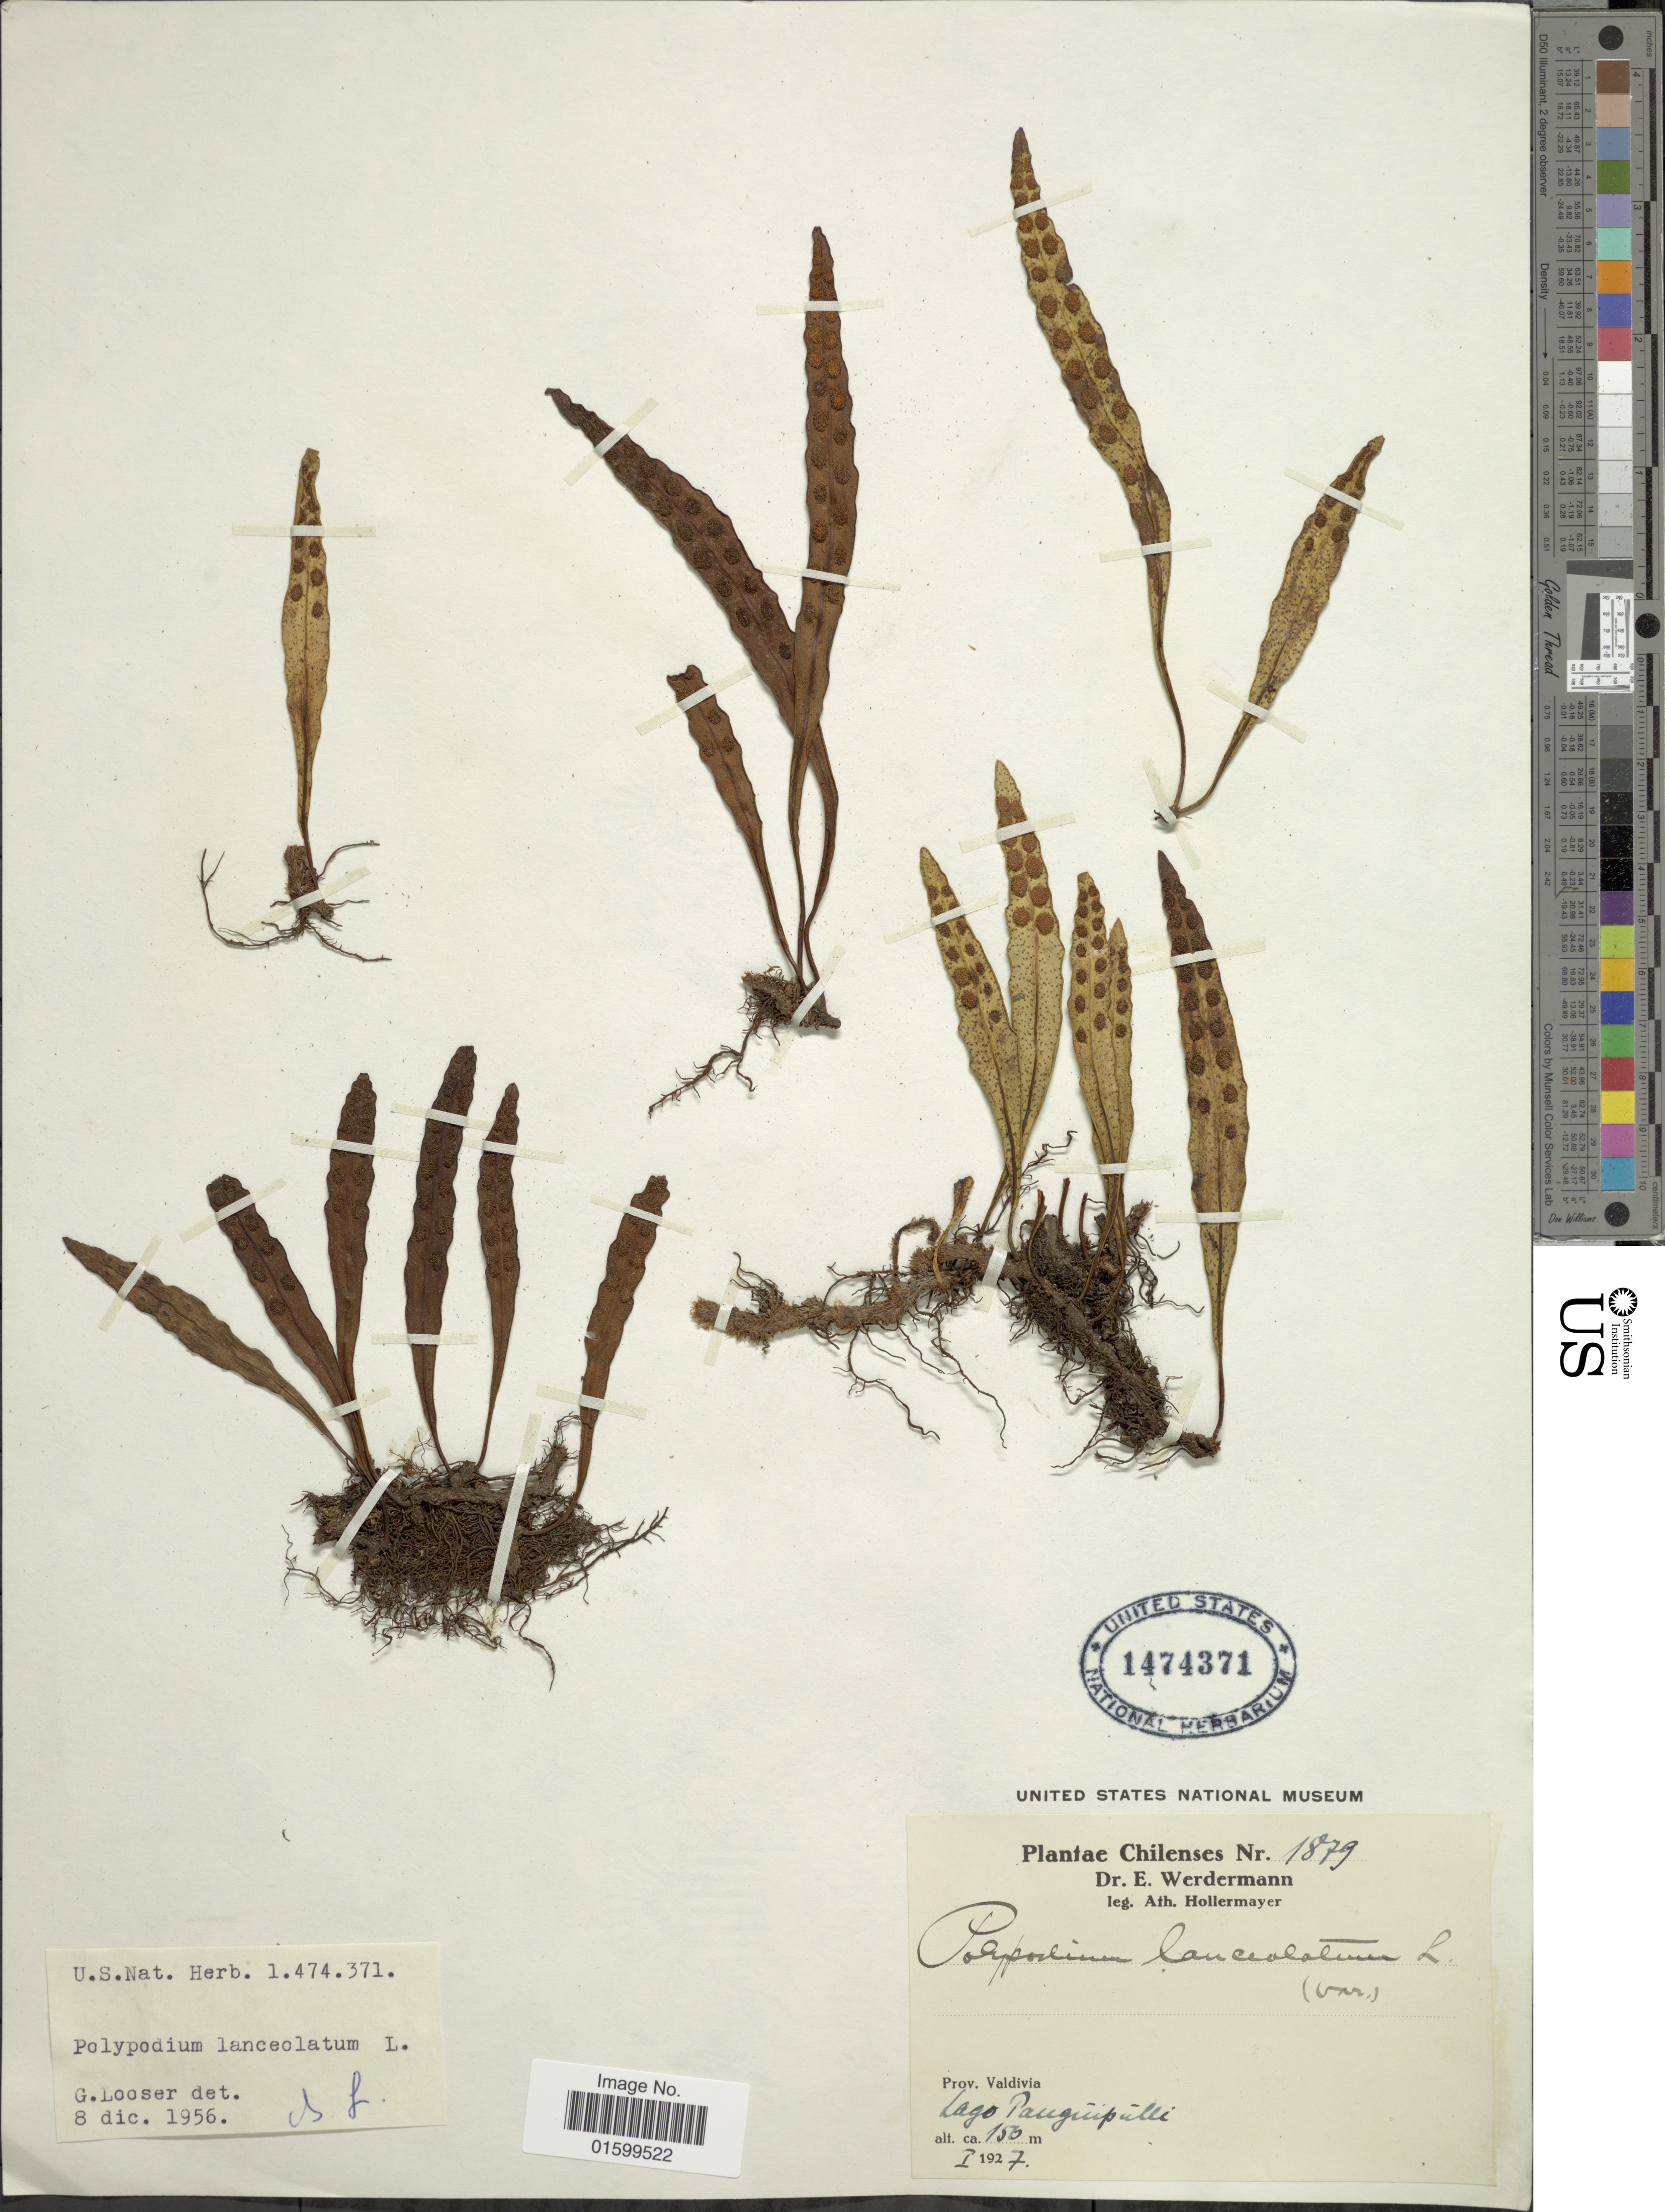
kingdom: Plantae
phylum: Tracheophyta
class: Polypodiopsida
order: Polypodiales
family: Polypodiaceae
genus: Pleopeltis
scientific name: Pleopeltis macrocarpa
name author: (Bory ex Willd.) Kaulf.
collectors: A. Hollermayer & E. Werdermann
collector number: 1879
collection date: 1927-01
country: Chile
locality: Chilenses, Prov. Valdivia, Lago Pauguipulli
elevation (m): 150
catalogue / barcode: US 1474371